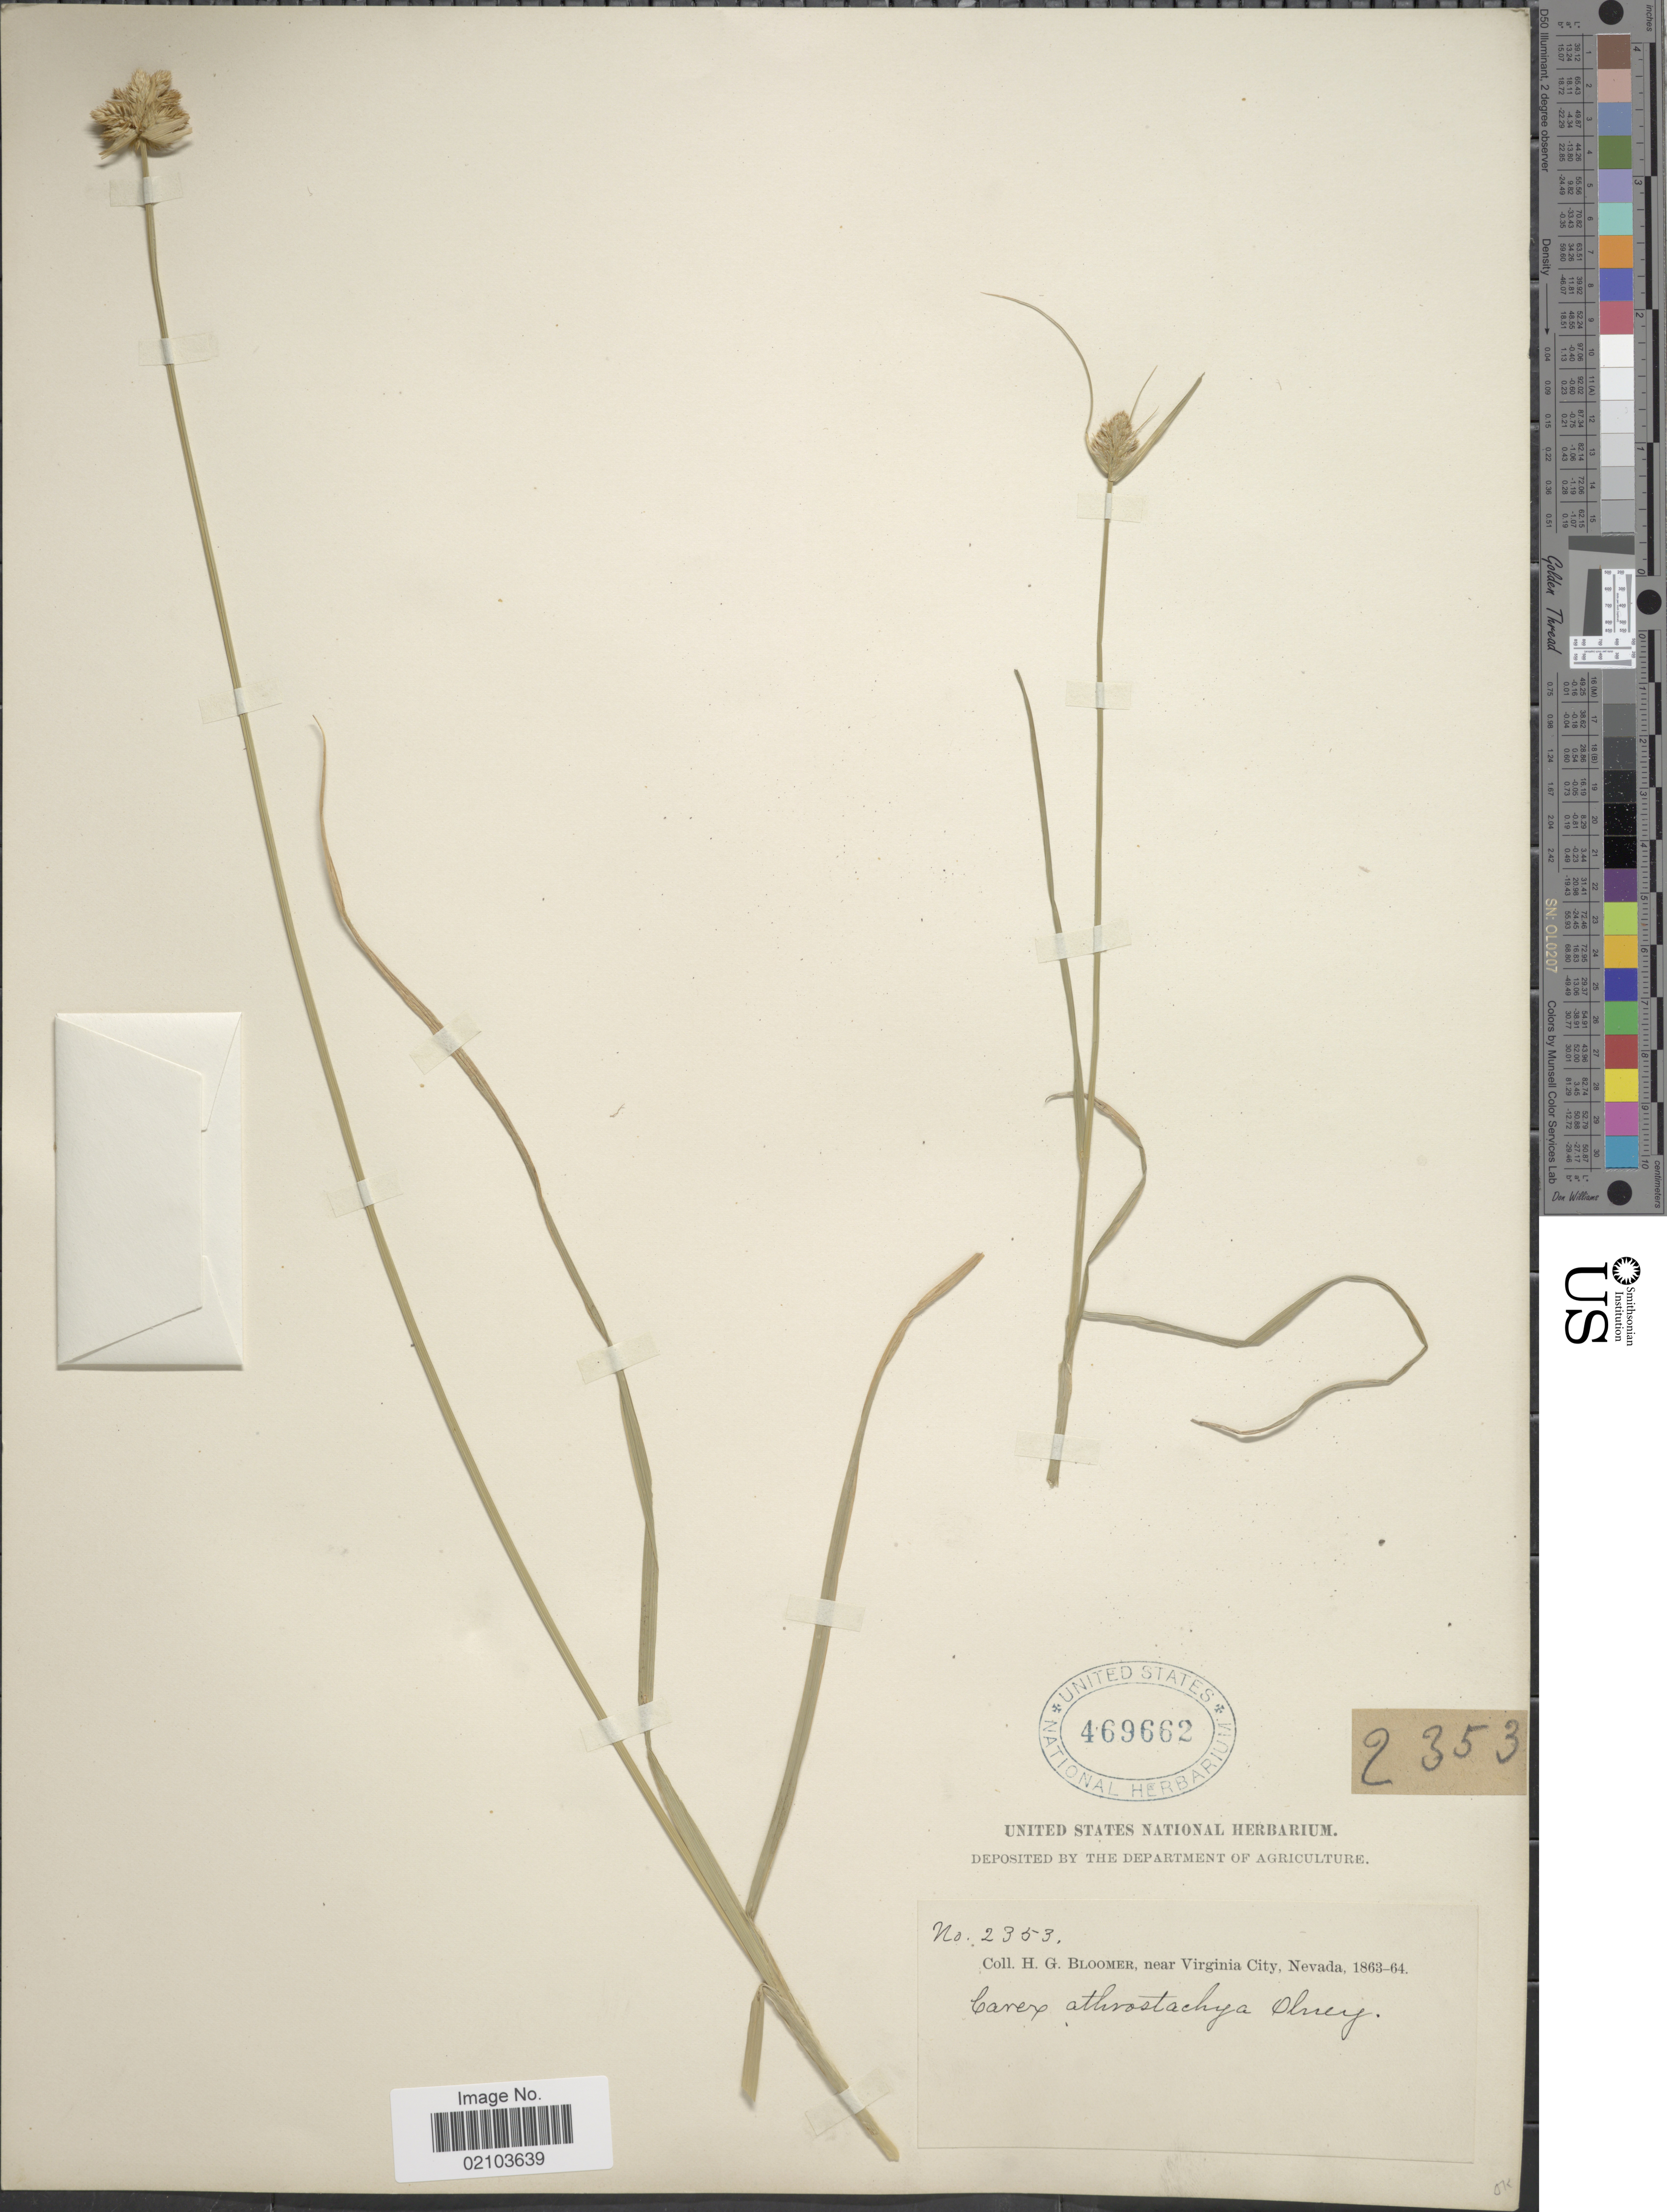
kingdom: Plantae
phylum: Tracheophyta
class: Liliopsida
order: Poales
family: Cyperaceae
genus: Carex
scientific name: Carex athrostachya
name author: Olney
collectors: H. Bloomer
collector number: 2353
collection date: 1863/1864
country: United States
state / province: Nevada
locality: Near Virginia City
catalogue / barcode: US 469662